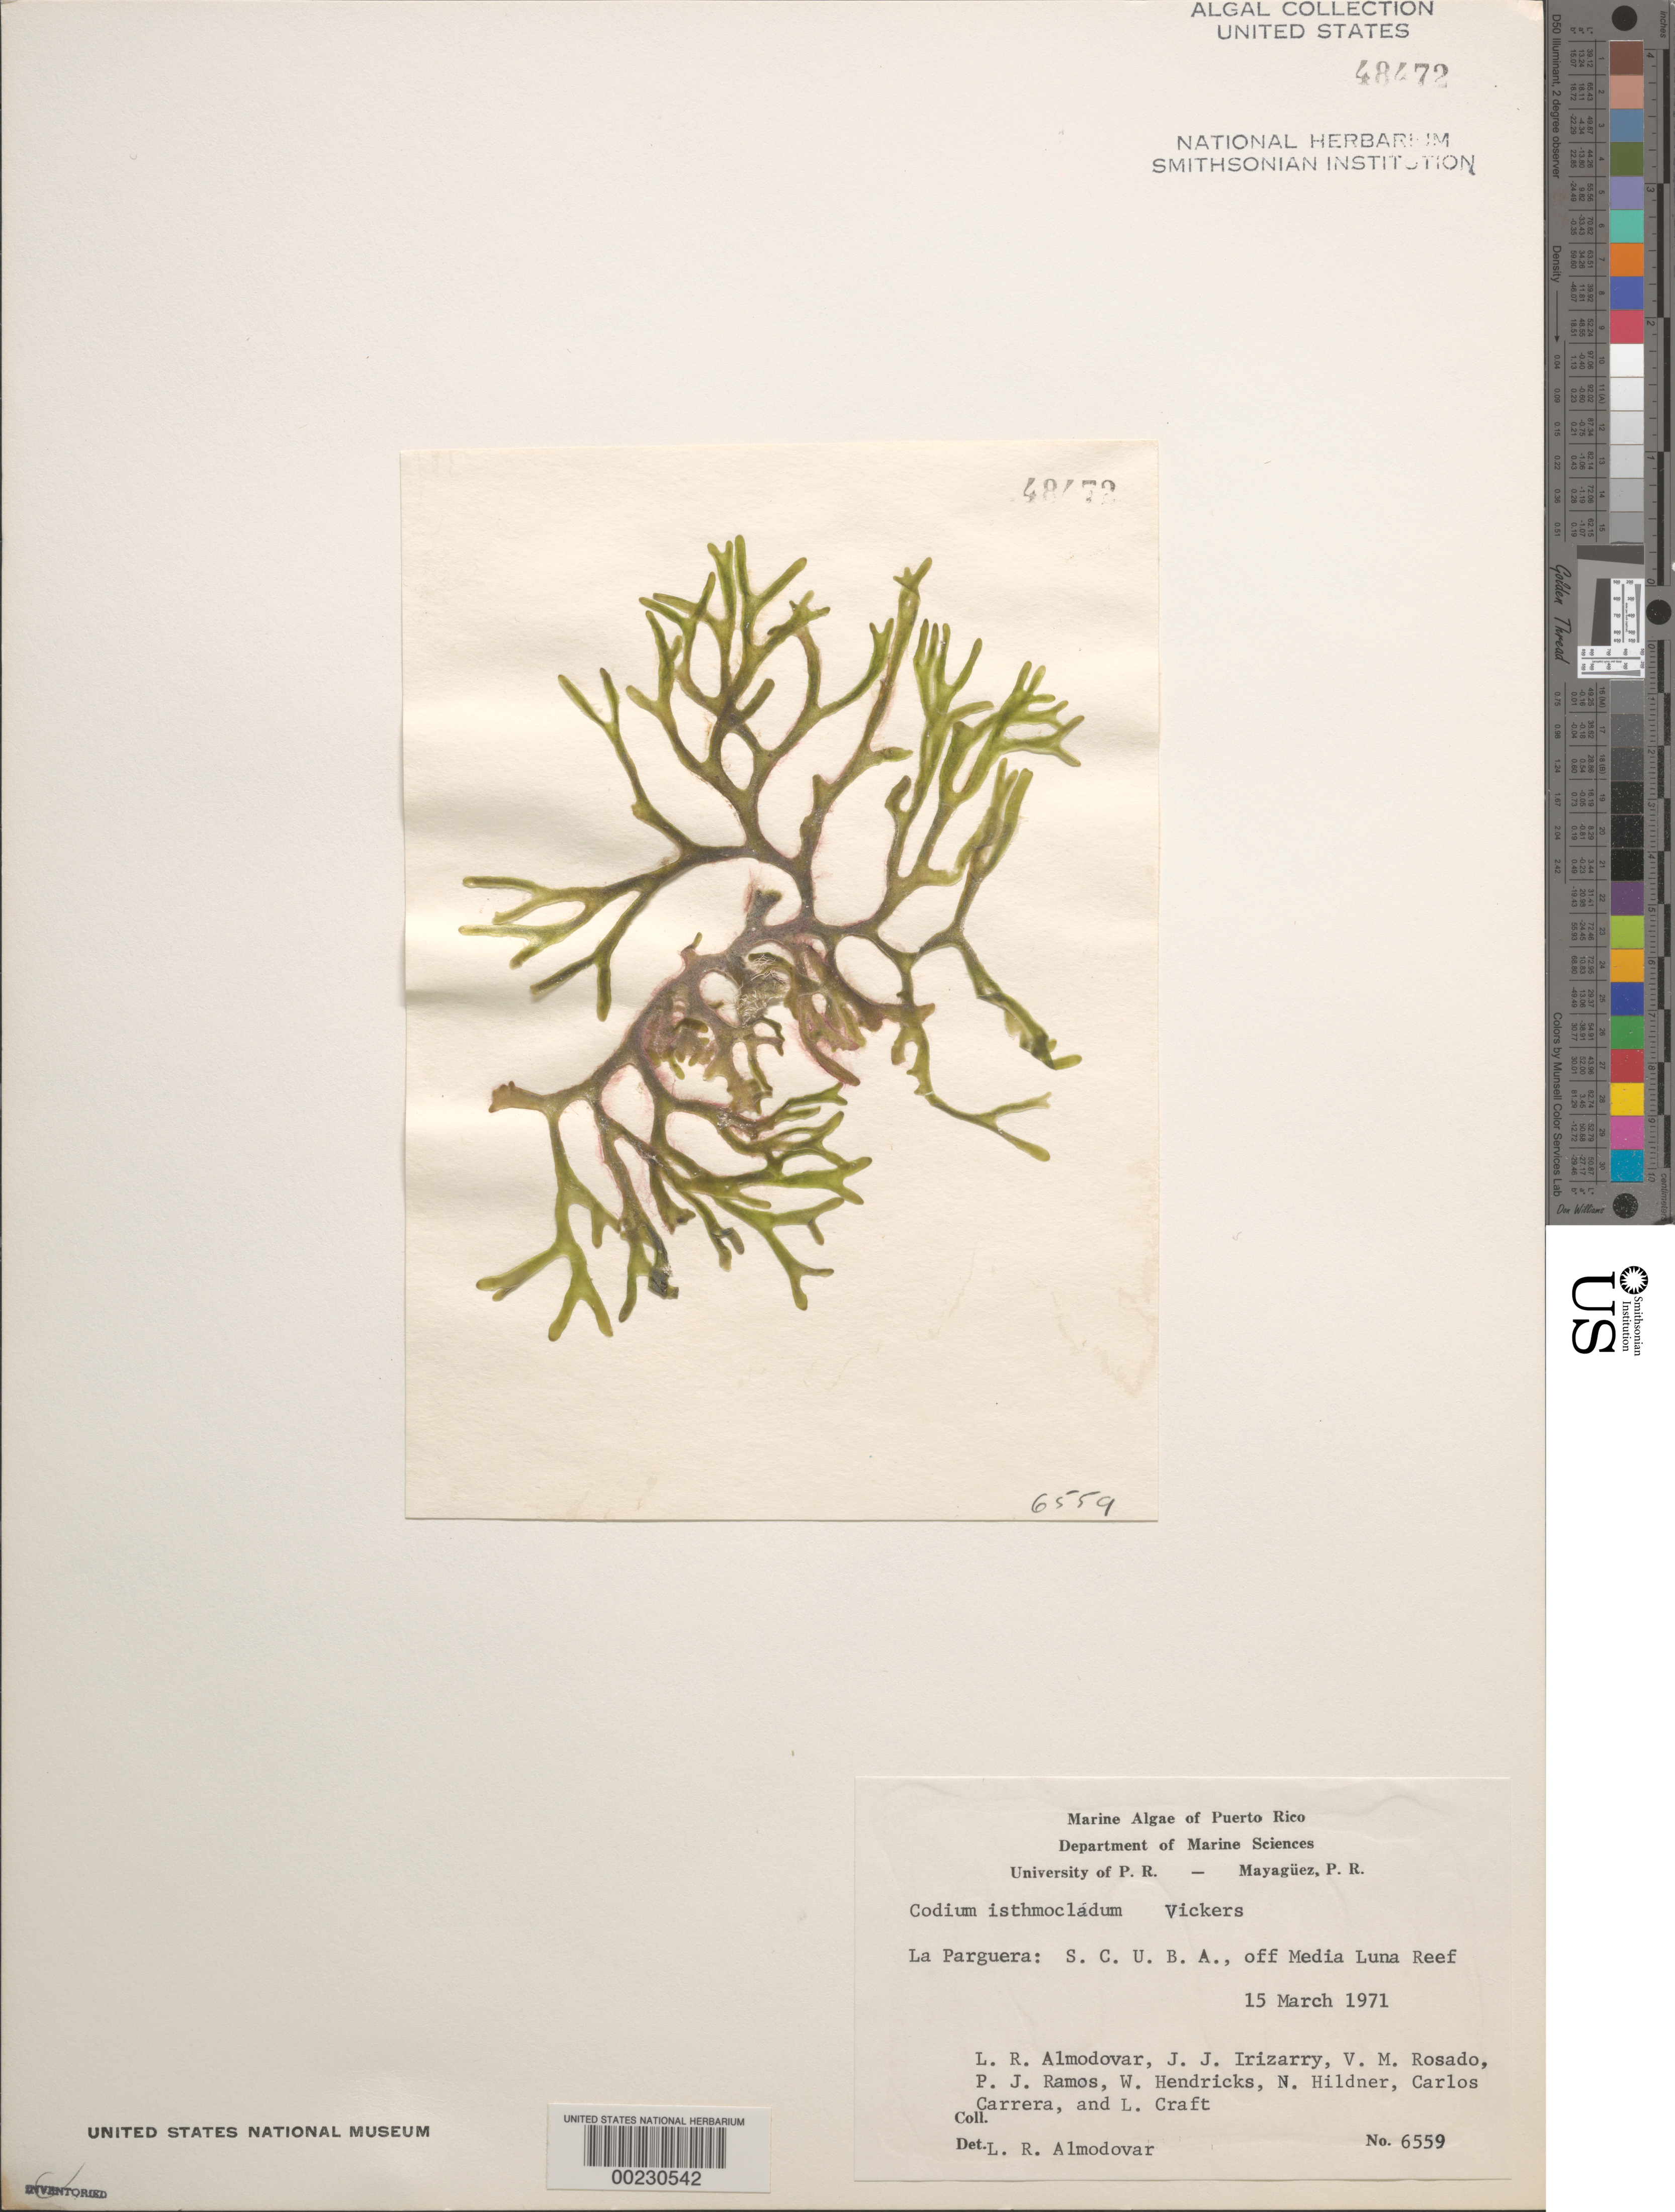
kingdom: Plantae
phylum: Chlorophyta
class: Ulvophyceae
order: Bryopsidales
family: Codiaceae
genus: Codium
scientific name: Codium isthmocladum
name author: Vickers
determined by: Almodovar, L. R.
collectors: L. Almodovar, J. Irizarry, V. Rosado, P. Ramos, W. Hendricks, N. Hildner, C. Carrera, L. Craft & L. Craft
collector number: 6559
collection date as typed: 15 Mar 1971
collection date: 1971-03-15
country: Puerto Rico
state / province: Lajas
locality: La Parguera, off Media Luna Reef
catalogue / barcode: US 48472